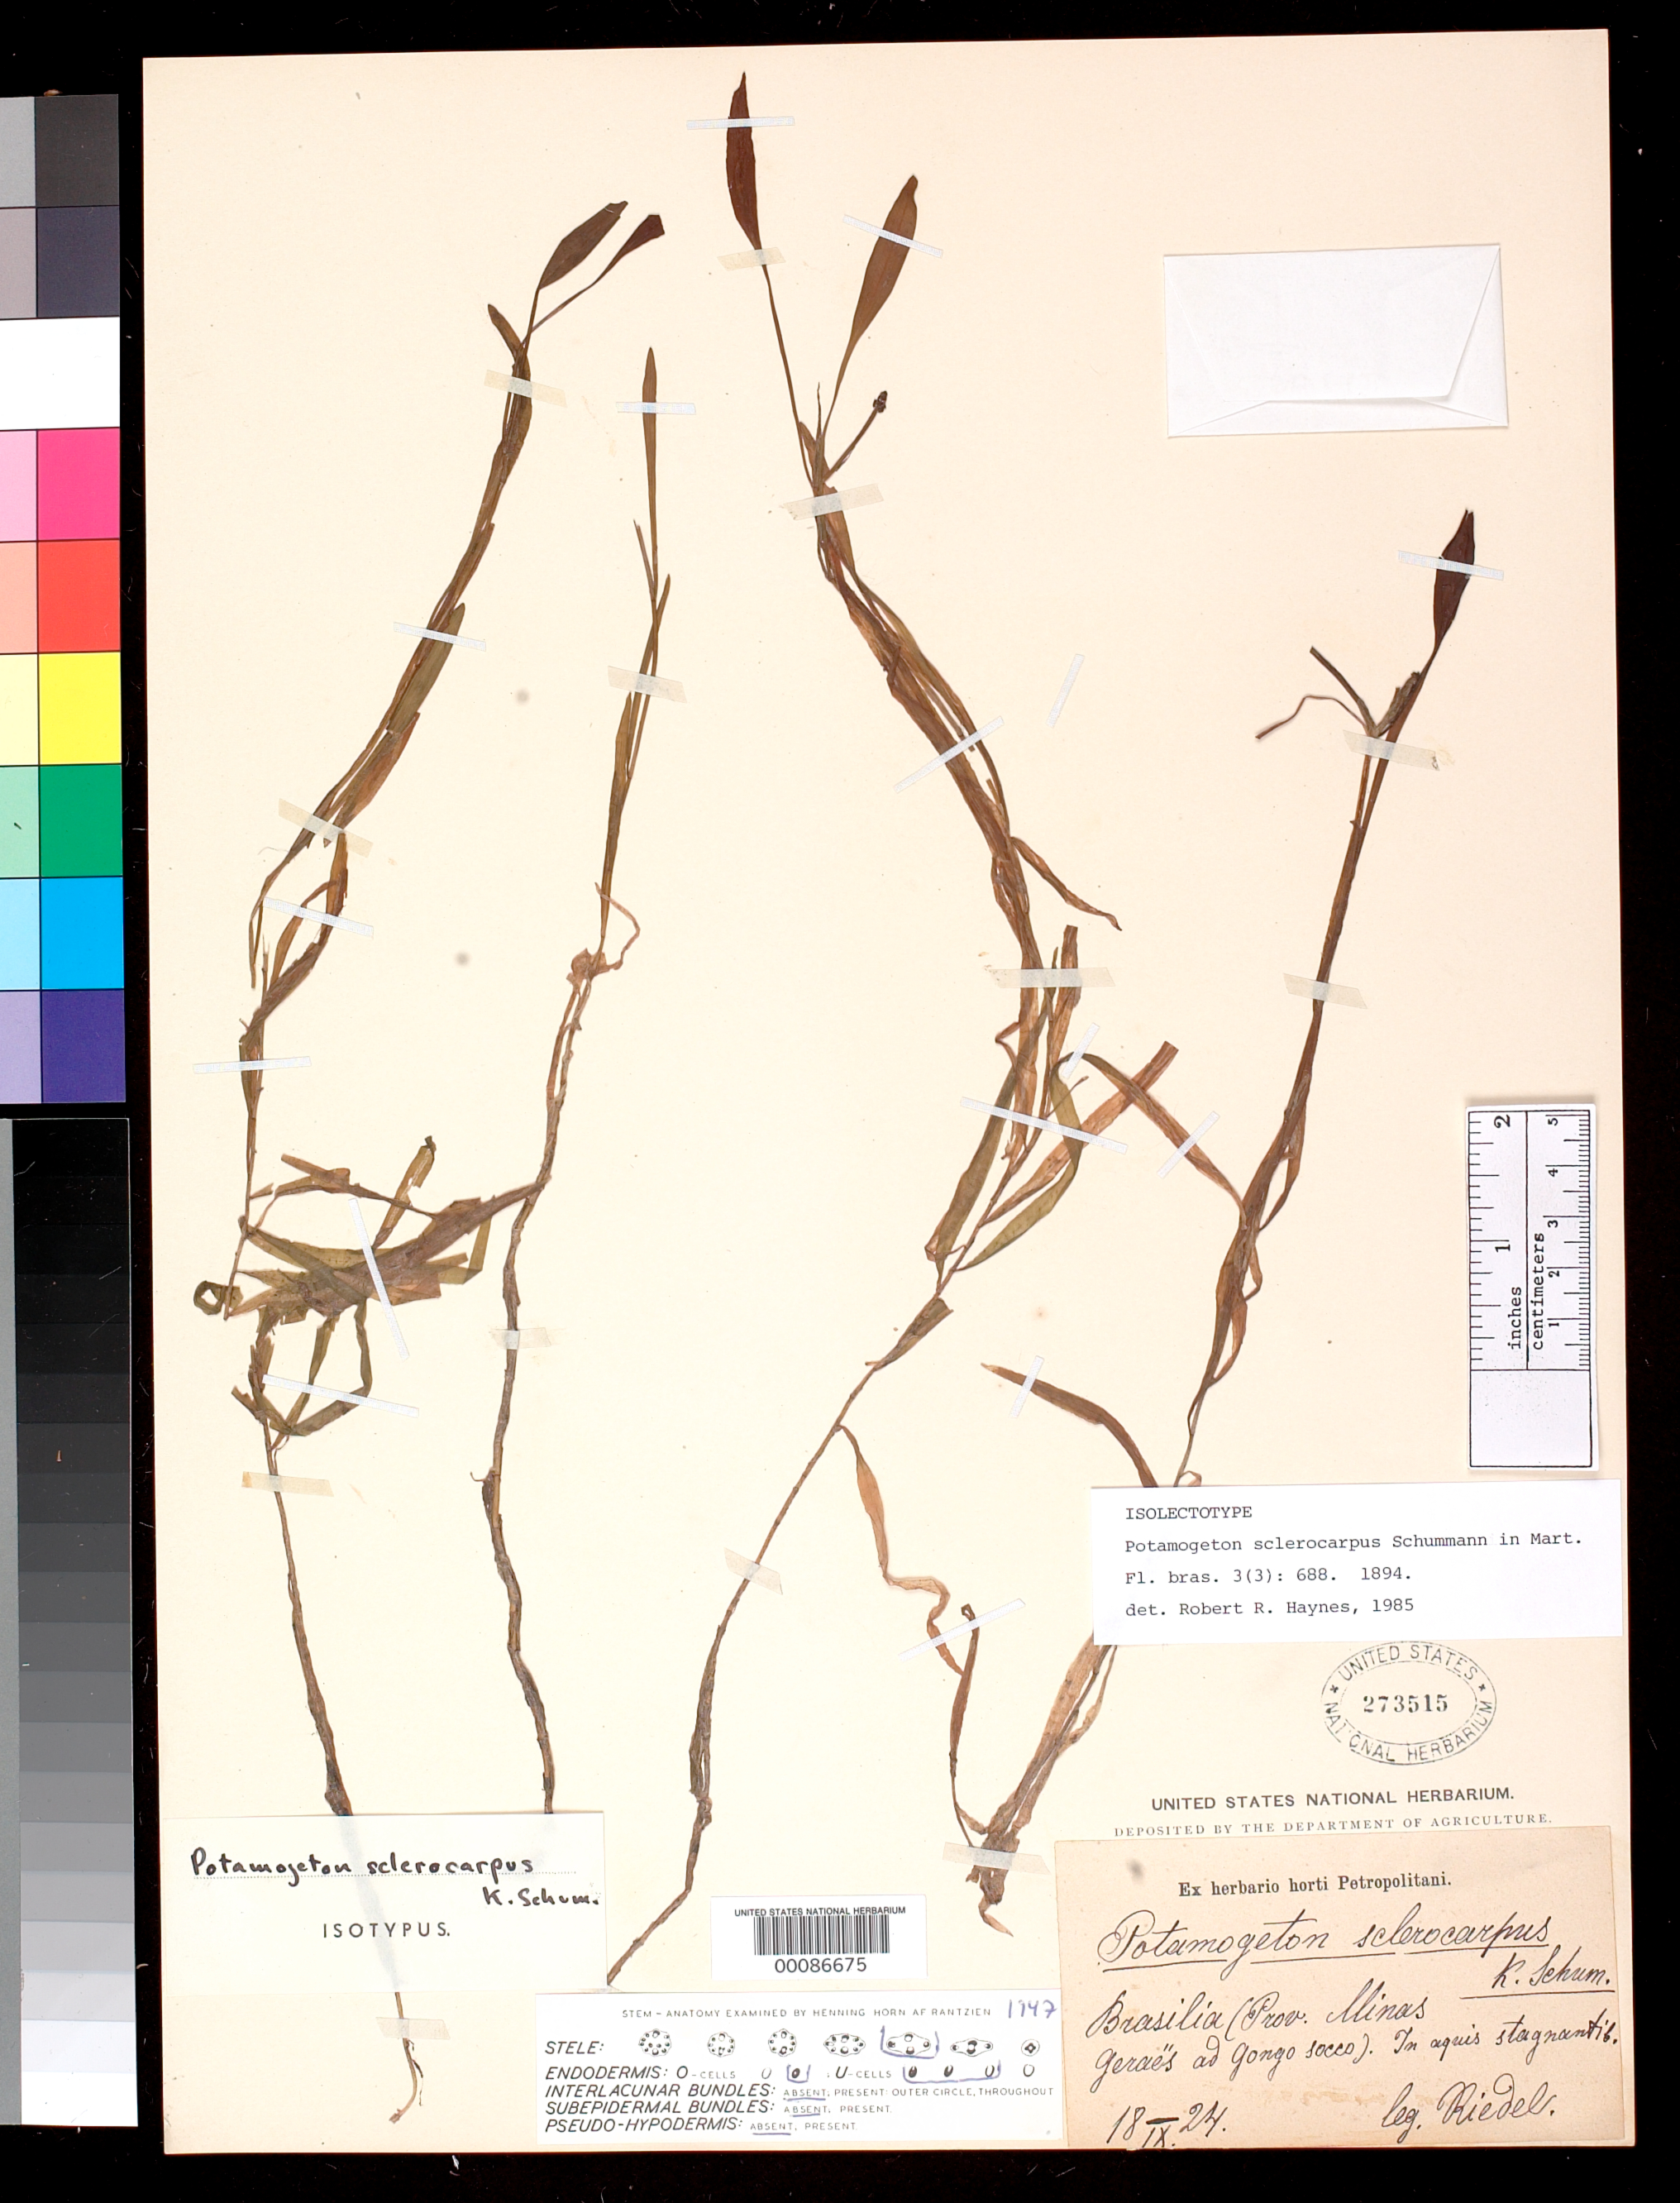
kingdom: Plantae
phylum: Tracheophyta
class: Liliopsida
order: Alismatales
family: Potamogetonaceae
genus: Potamogeton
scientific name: Potamogeton sclerocarpus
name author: K. Schum. in Mart.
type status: Isotype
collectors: L. Riedel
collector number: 533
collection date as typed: Sep 1824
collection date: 1824-09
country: Brazil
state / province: Minas Gerais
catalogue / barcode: US 273515